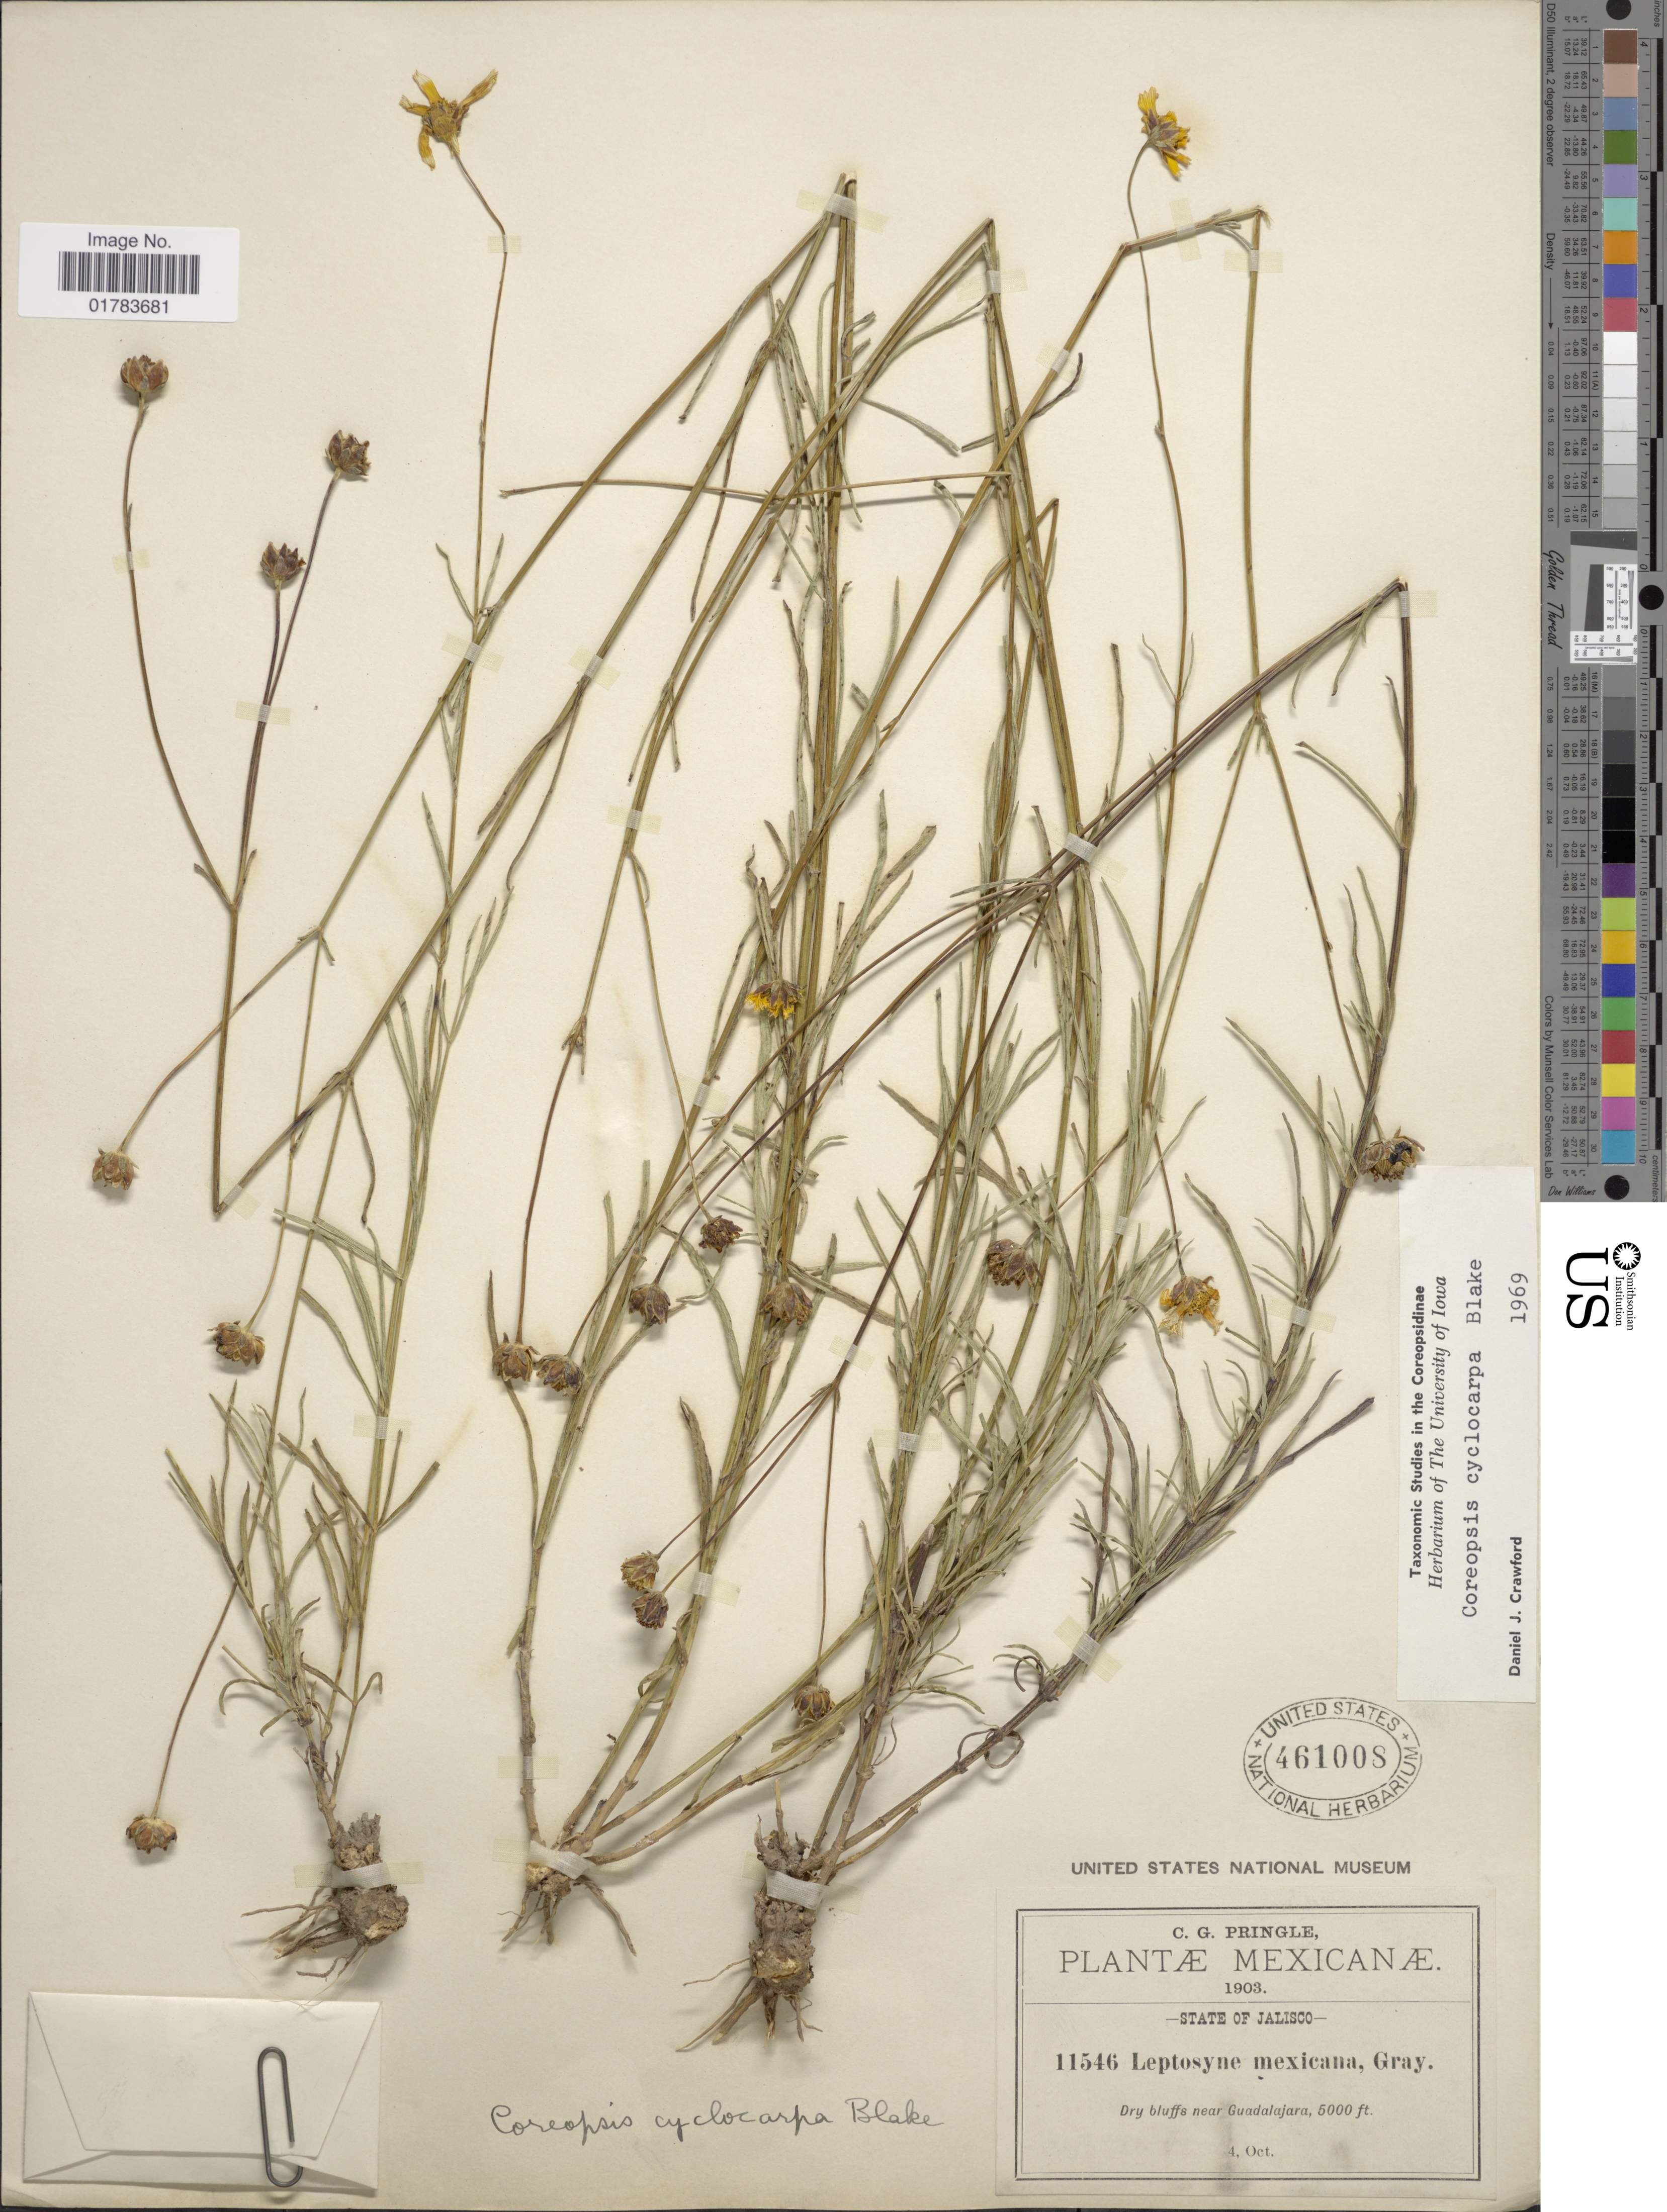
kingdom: Plantae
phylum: Tracheophyta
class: Magnoliopsida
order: Asterales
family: Asteraceae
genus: Coreopsis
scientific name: Coreopsis cyclocarpa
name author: S.F. Blake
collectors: C. G. Pringle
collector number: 11546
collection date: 1903-10-04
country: Mexico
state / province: Jalisco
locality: Near Guadalajara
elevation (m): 1524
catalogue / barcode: US 461008